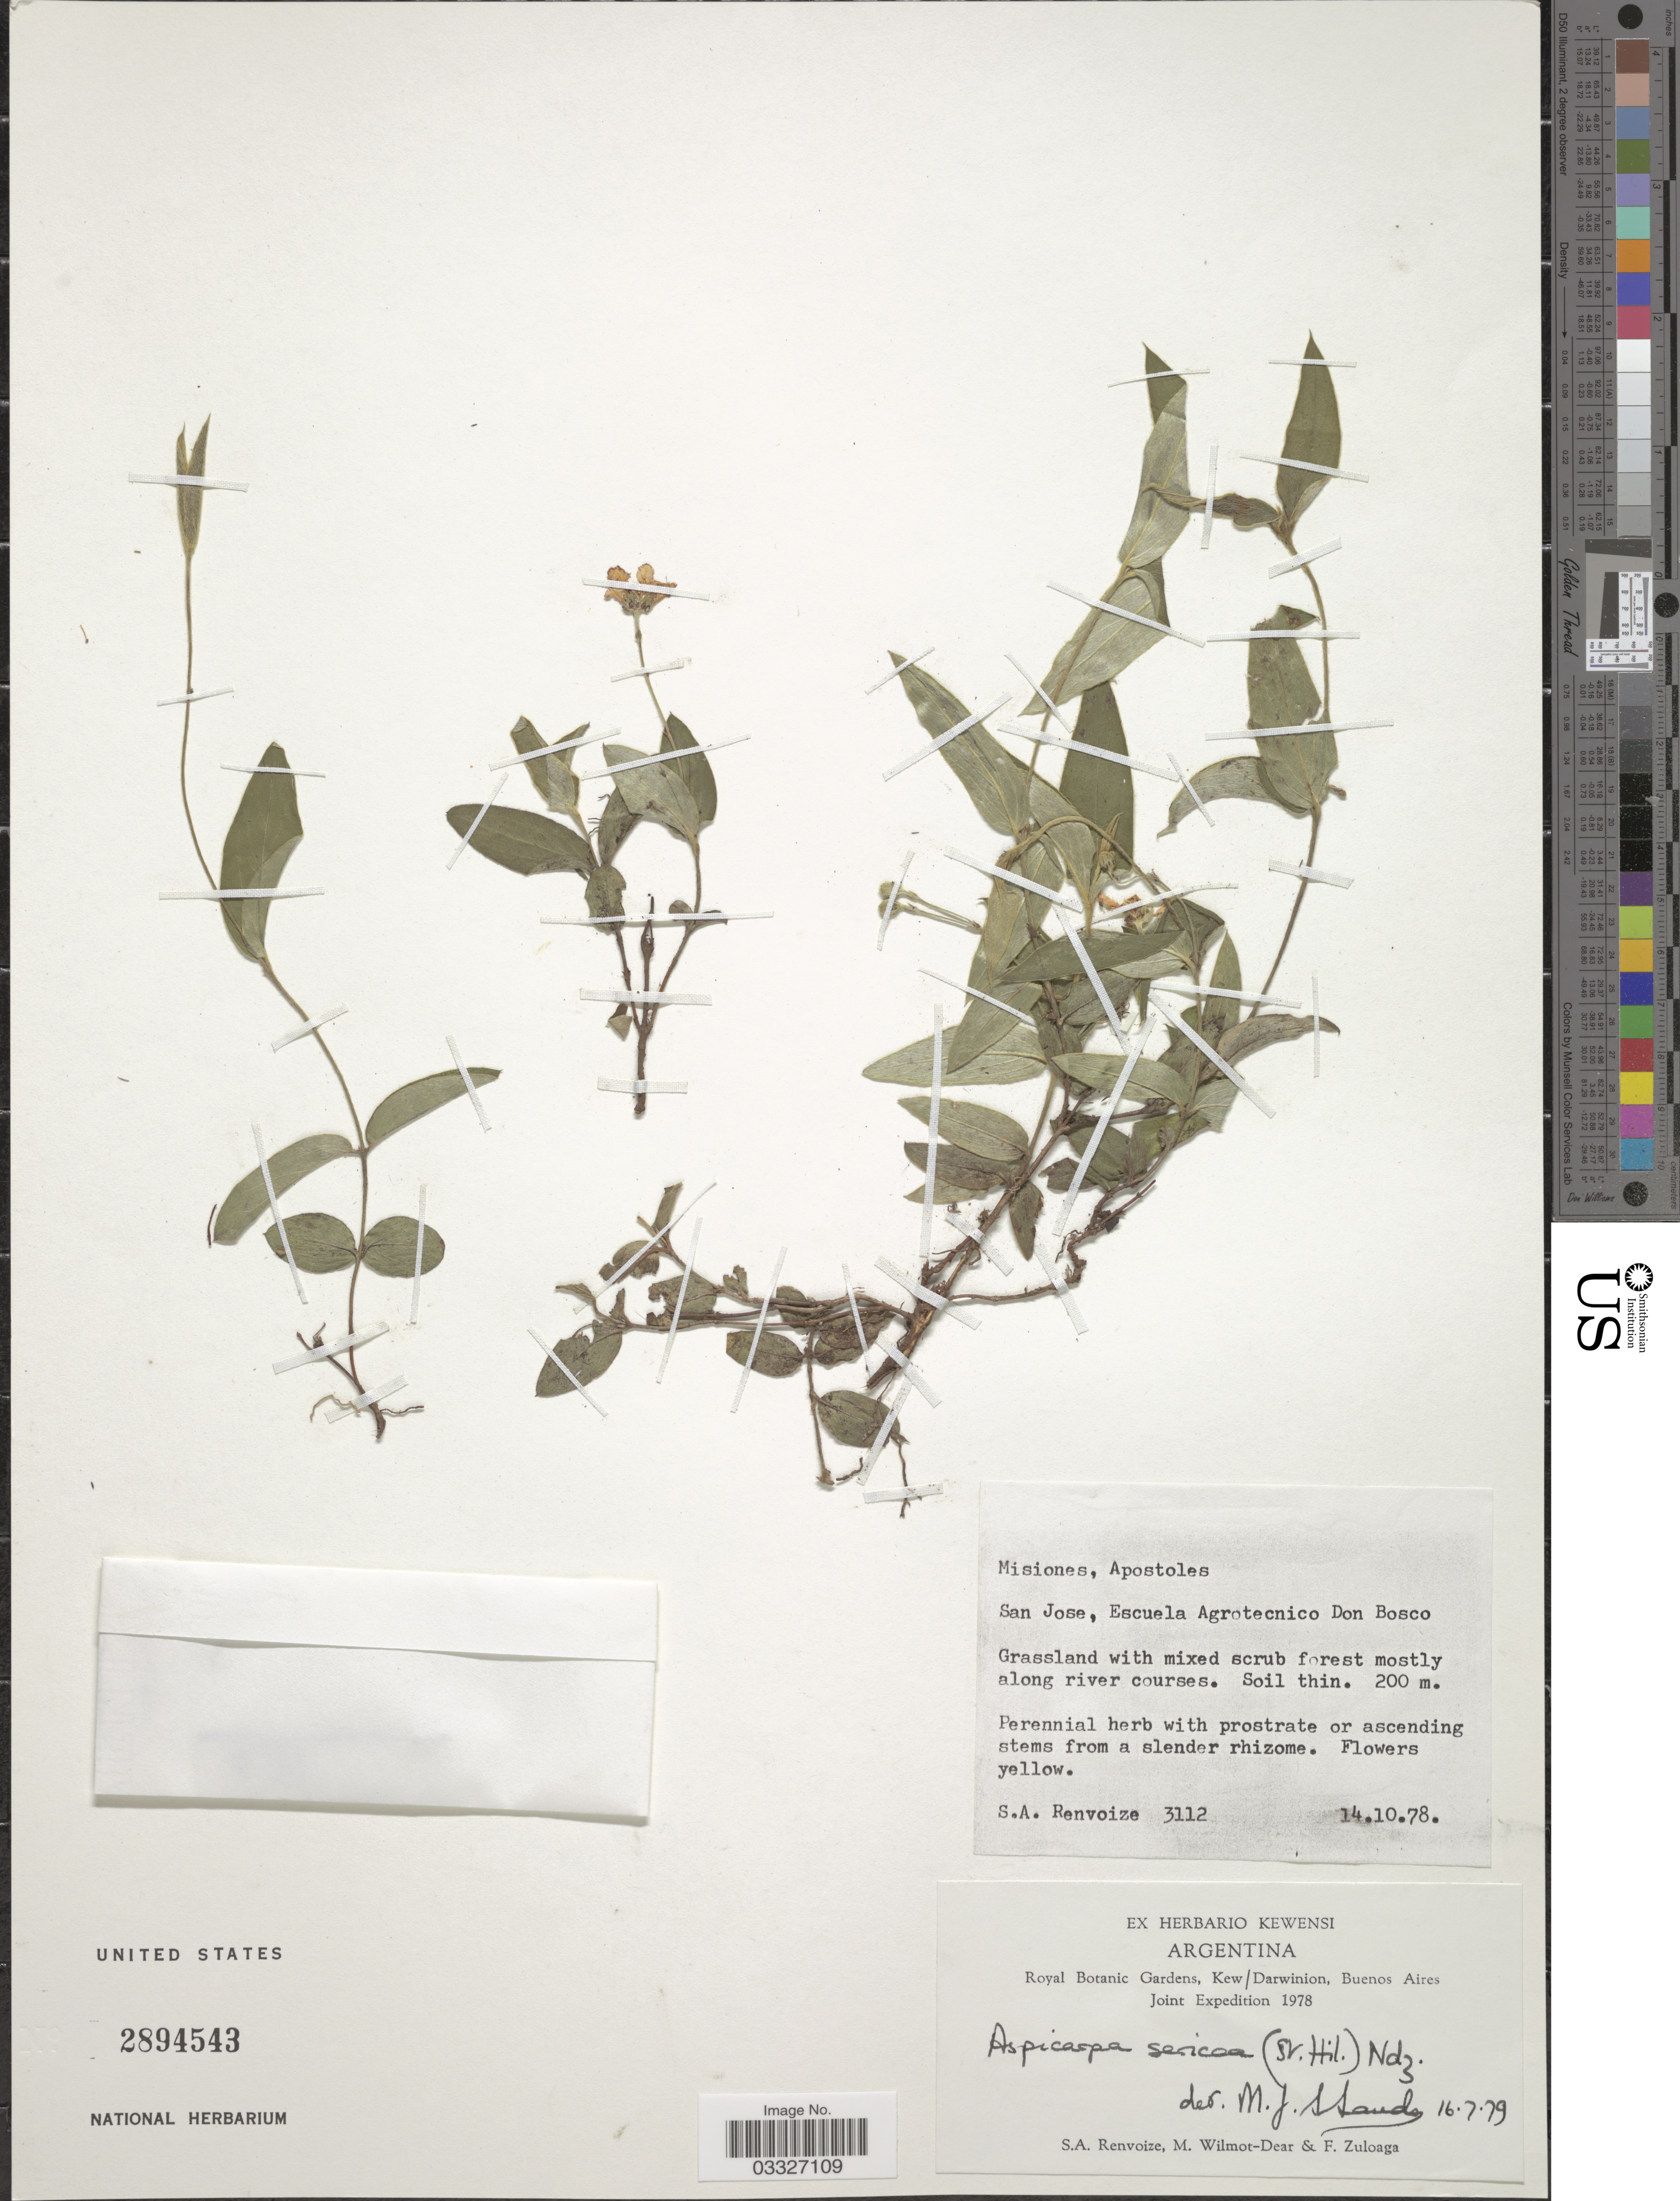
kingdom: Plantae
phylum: Tracheophyta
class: Magnoliopsida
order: Malpighiales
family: Malpighiaceae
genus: Aspicarpa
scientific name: Aspicarpa sericea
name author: Griseb.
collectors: S. A. Renvoize, M. Wilmot-Dear & F. Zuloaga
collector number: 3112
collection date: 1978-10-14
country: Argentina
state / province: Misiones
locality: Apostoles. San Jose, Escuela Agrotecnico Don Bosco.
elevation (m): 200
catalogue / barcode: US 2894543